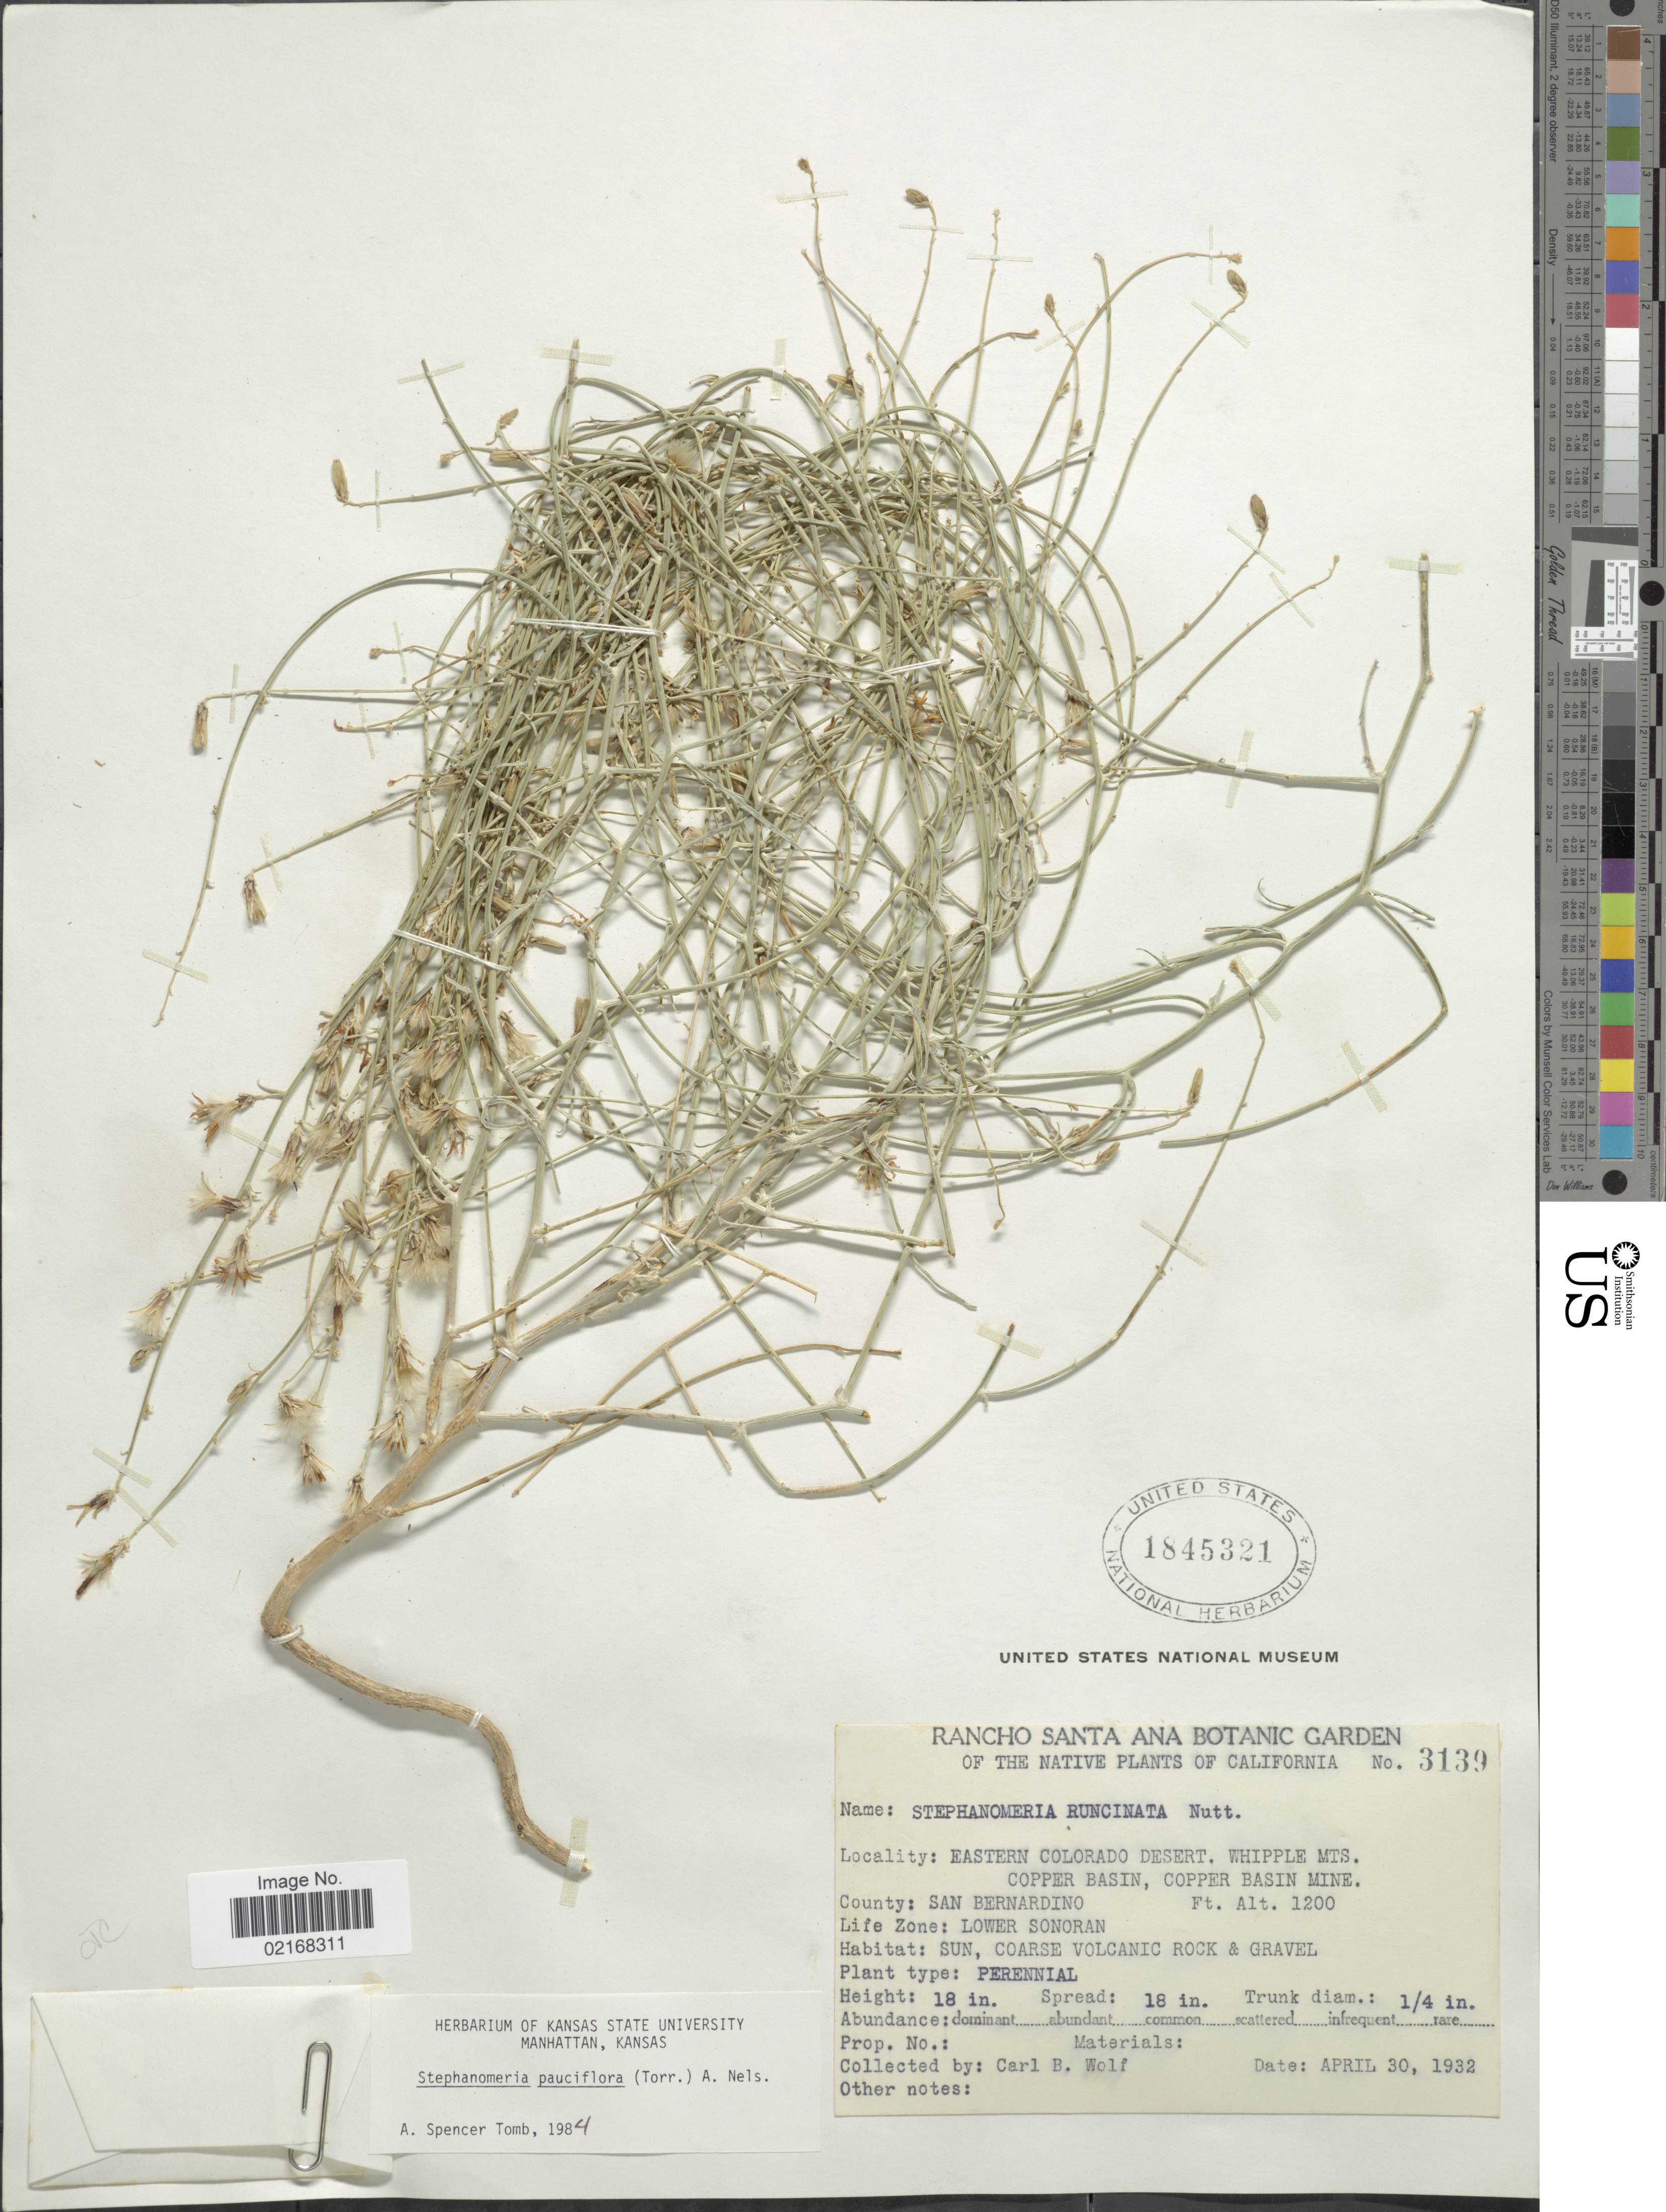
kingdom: Plantae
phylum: Tracheophyta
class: Magnoliopsida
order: Asterales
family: Asteraceae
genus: Stephanomeria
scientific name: Stephanomeria pauciflora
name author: (Torr.) A. Nelson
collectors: C. B. Wolf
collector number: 3139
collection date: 1932-04-30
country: United States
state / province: California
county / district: San Bernardino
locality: Eastern Colorado Desert. Whipple Mts. Copper Basin, Copper Basin Mine. County: San Bernardino. Lower Sonoran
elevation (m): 366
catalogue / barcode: US 1845321